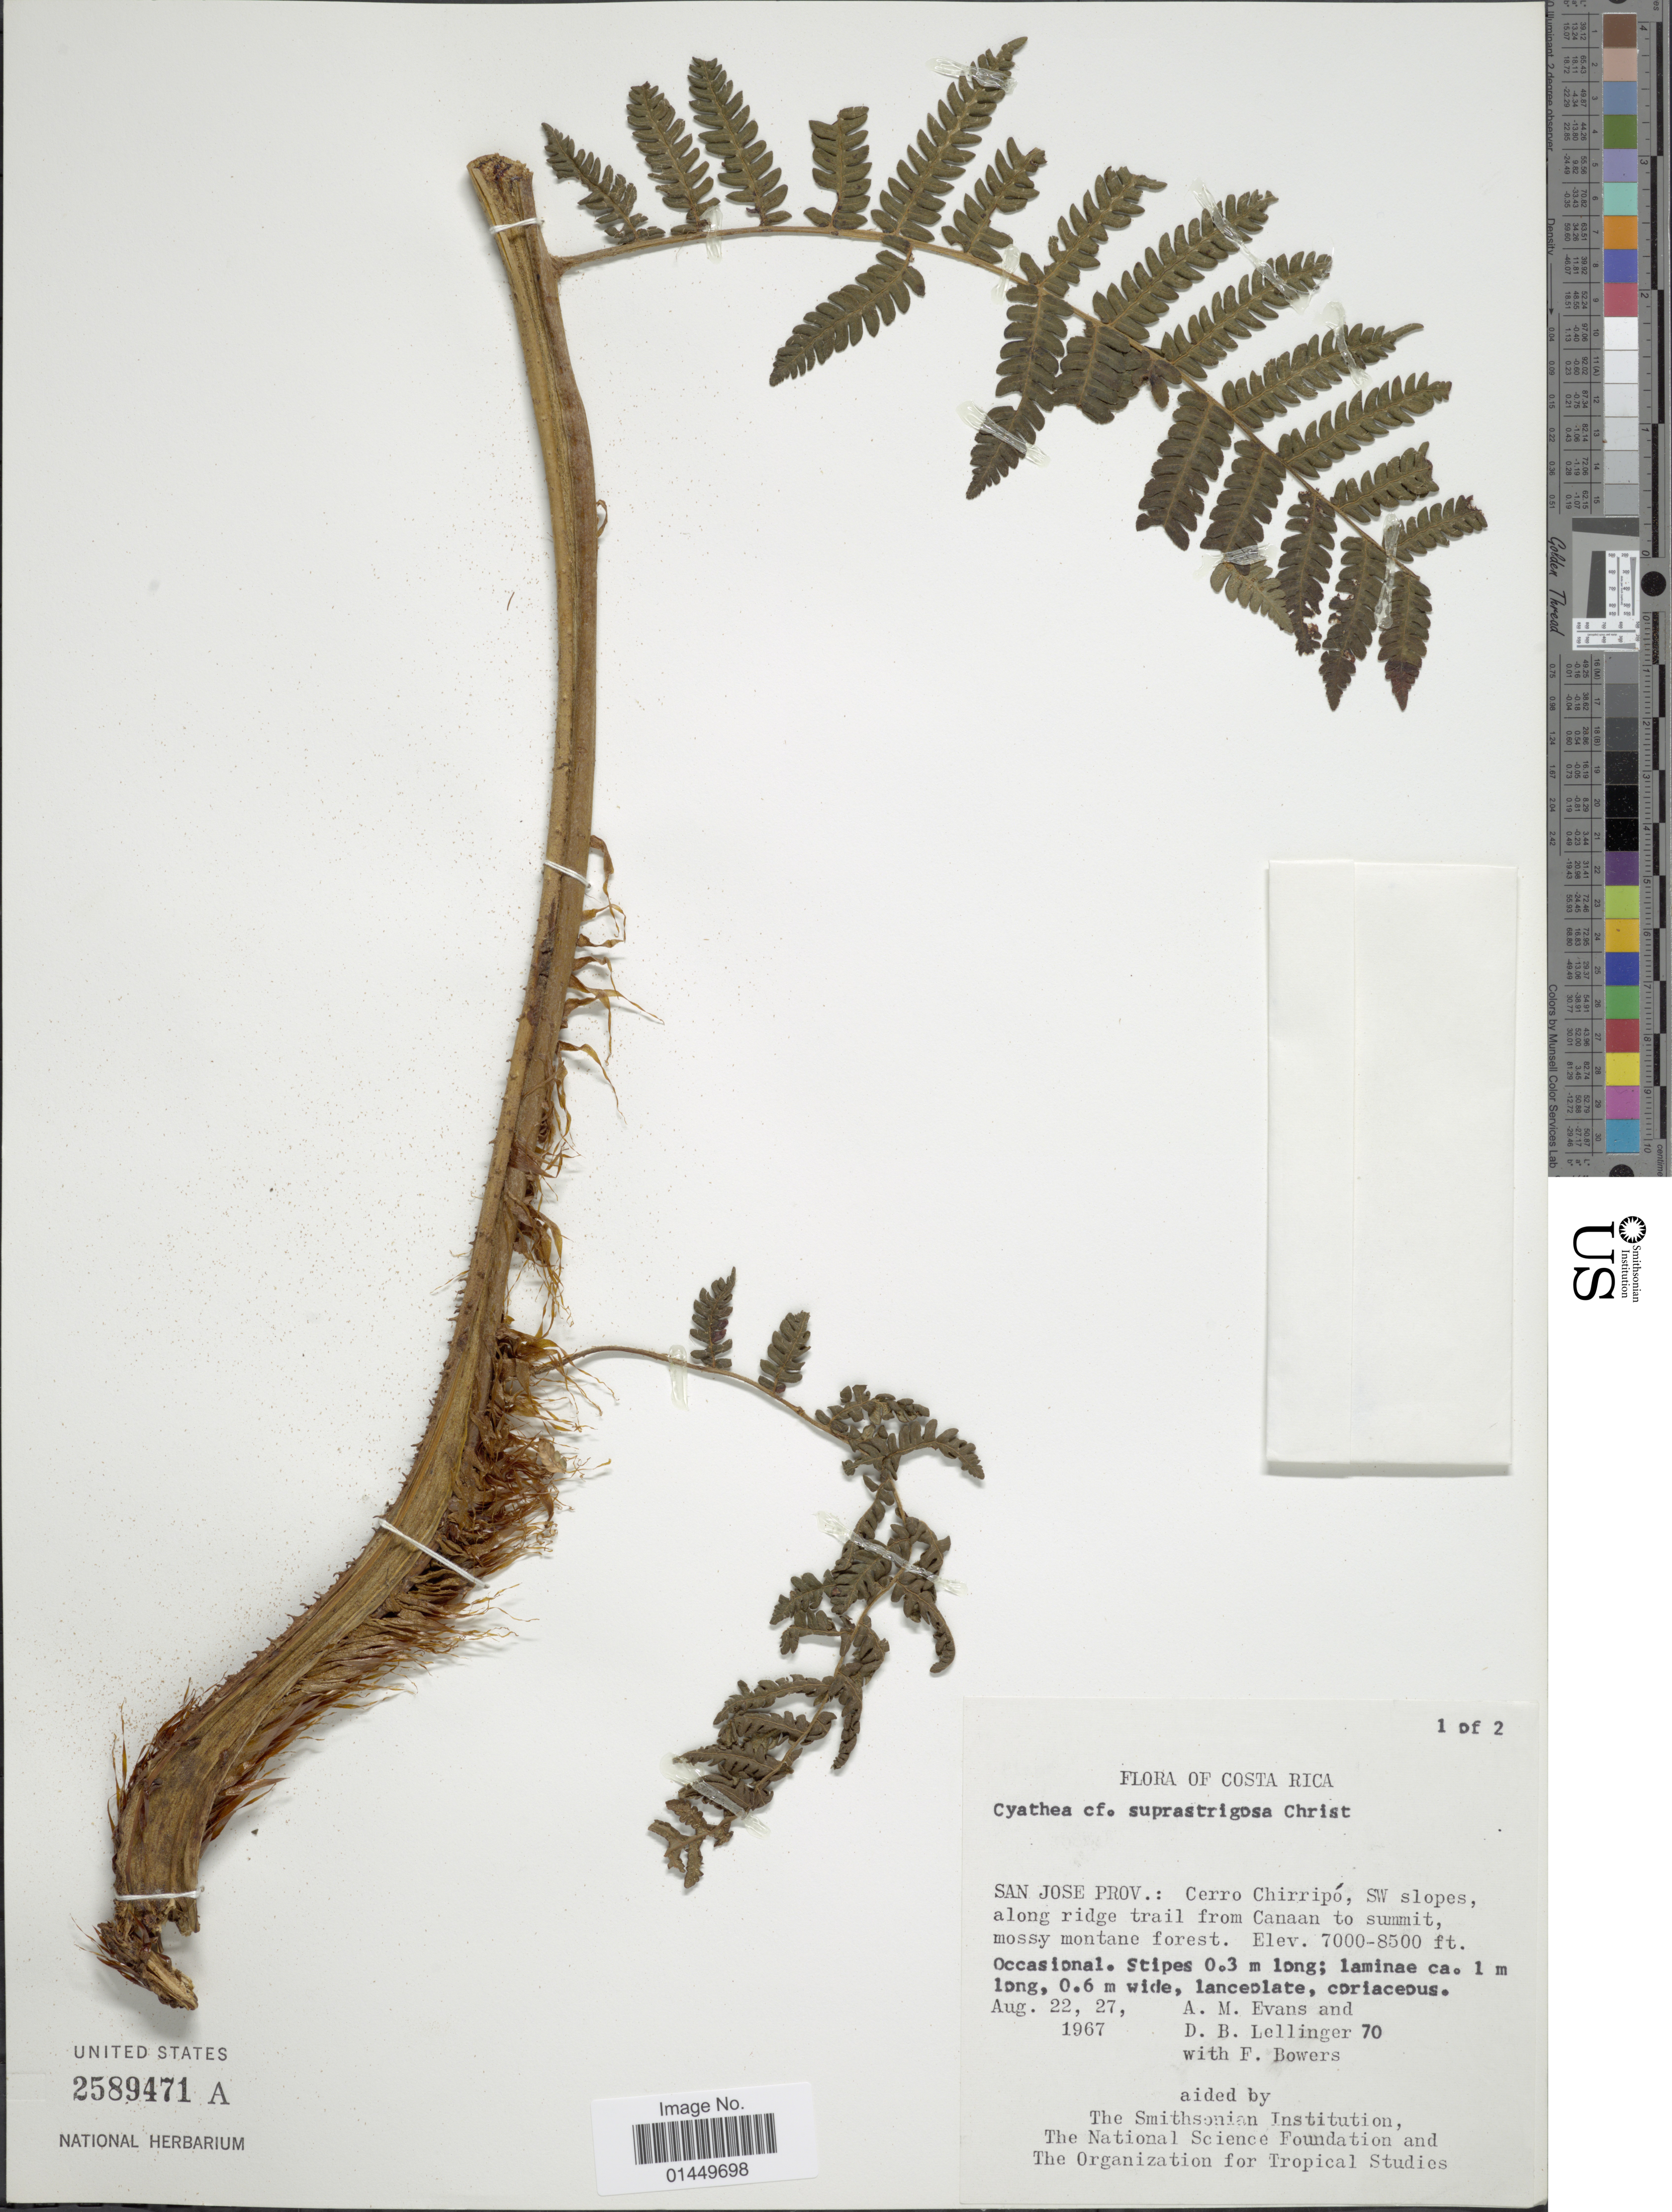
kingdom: Plantae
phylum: Tracheophyta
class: Polypodiopsida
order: Cyatheales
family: Cyatheaceae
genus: Cyathea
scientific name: Cyathea suprastrigosa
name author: (Christ) Maxon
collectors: A. M. Evans, D. B. Lellinger & F. Bowers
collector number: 70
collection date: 1967-08-22/1967-08-27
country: Costa Rica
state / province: San José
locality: San Jose Prov.: Cerro Chirripo, SW slopes, along ridge trail from Canaan to summit, mossy montane forest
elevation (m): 2134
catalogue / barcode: US 2589471A